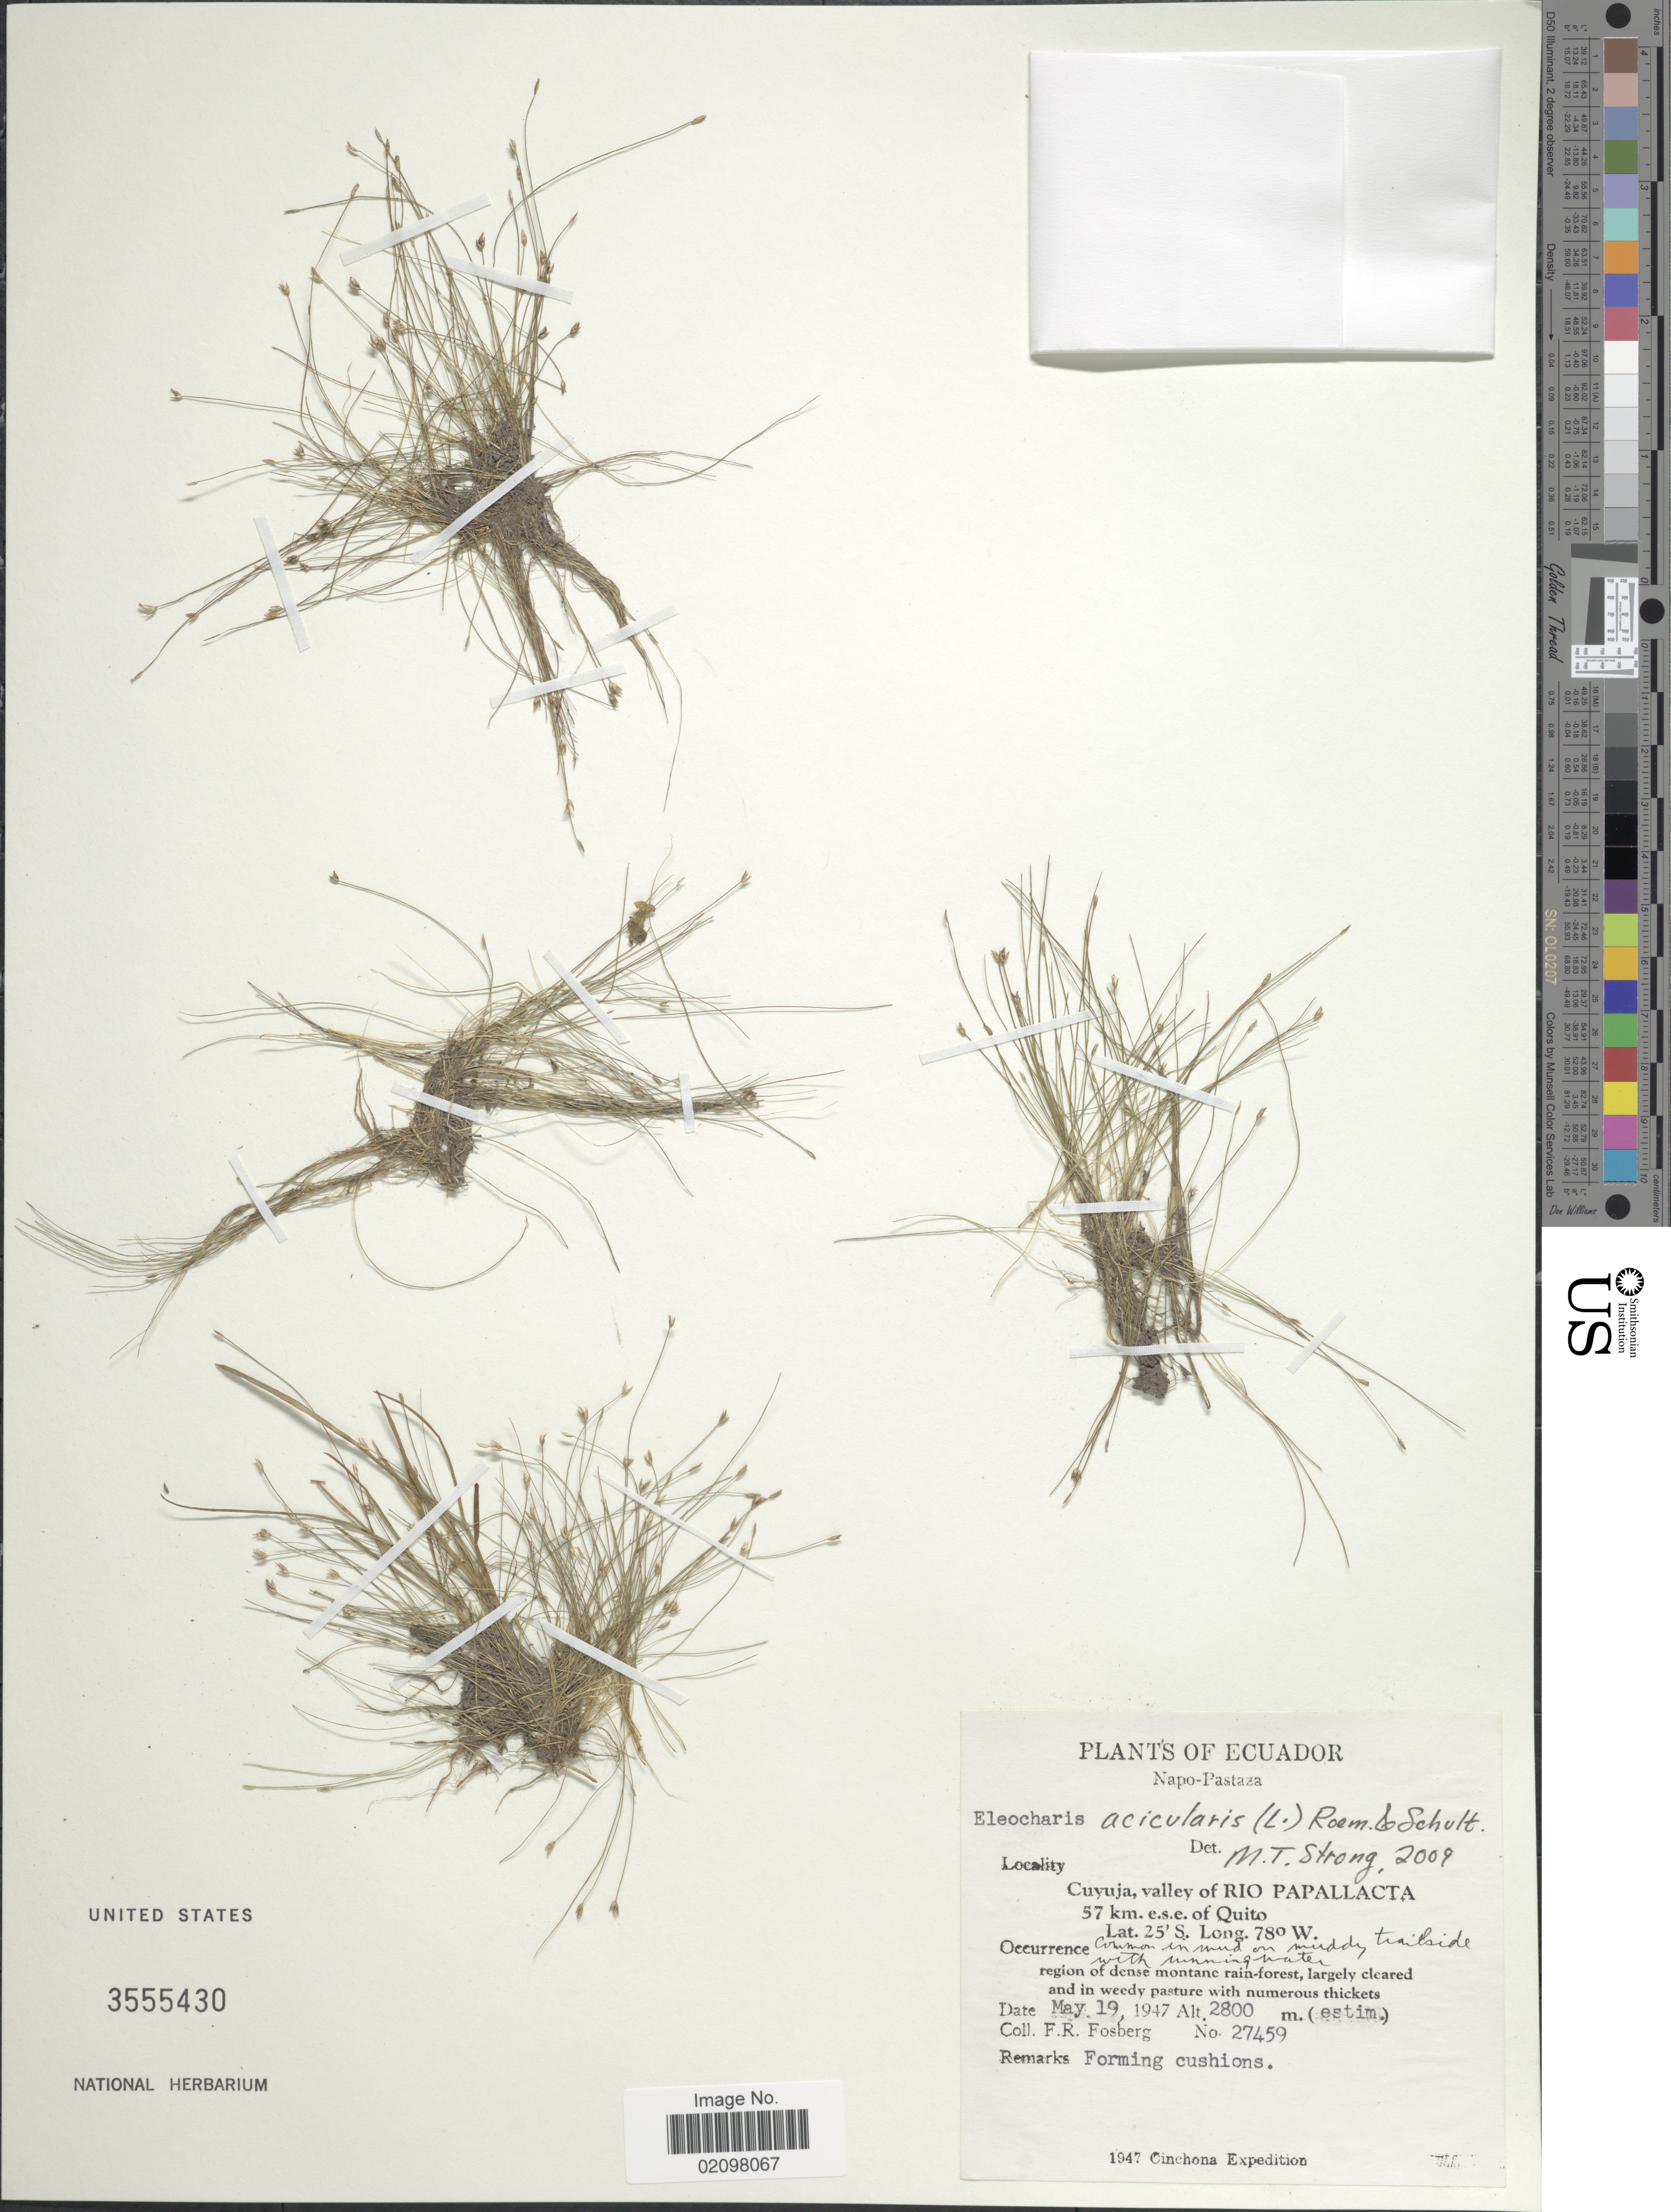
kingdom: Plantae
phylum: Tracheophyta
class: Liliopsida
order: Poales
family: Cyperaceae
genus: Eleocharis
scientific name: Eleocharis acicularis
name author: (L.) Roem. & Schult.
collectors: F. R. Fosberg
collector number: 27459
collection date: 1947-05-19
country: Ecuador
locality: Napo-Pastaza, Cuyuja, valley of Rio Papallacta 57 km e.s.e of Quito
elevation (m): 2800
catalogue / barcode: US 3555430